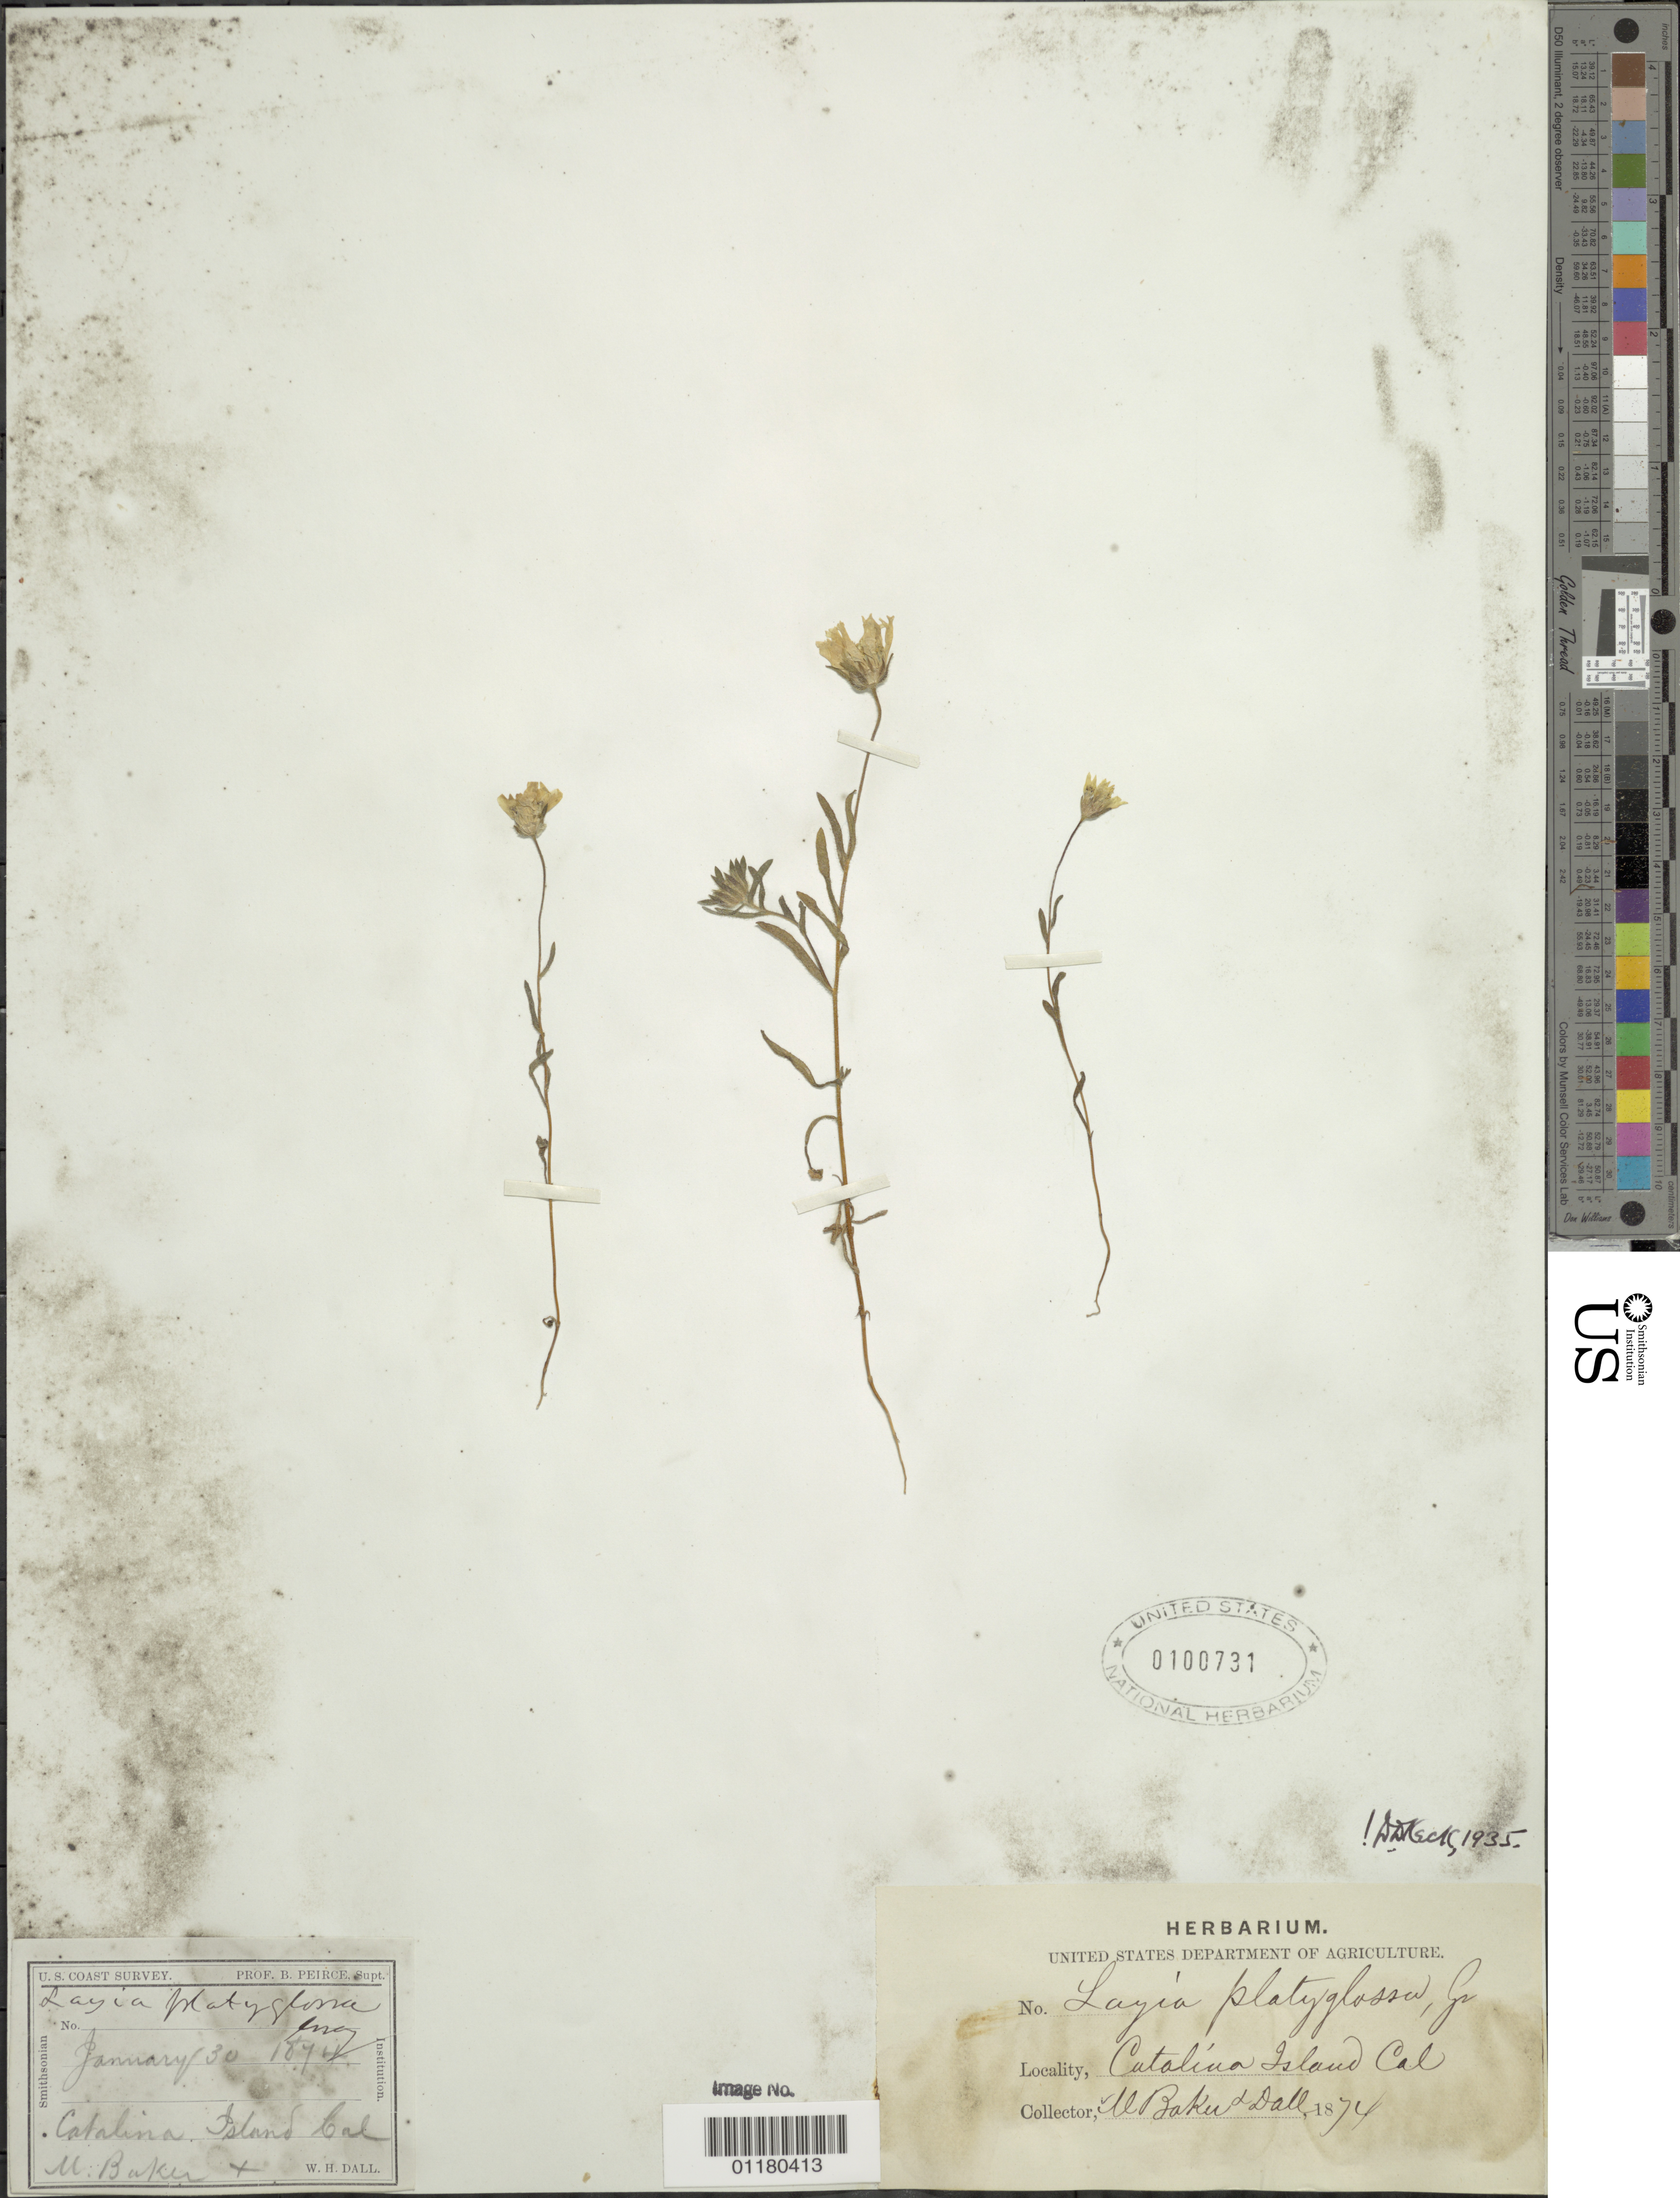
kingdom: Plantae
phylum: Tracheophyta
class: Magnoliopsida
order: Asterales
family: Asteraceae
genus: Layia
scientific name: Layia platyglossa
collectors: -- Baker & W. Dall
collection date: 1874-01-30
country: United States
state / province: California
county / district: Los Angeles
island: Catalina Island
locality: Catalina Island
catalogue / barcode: US 100731